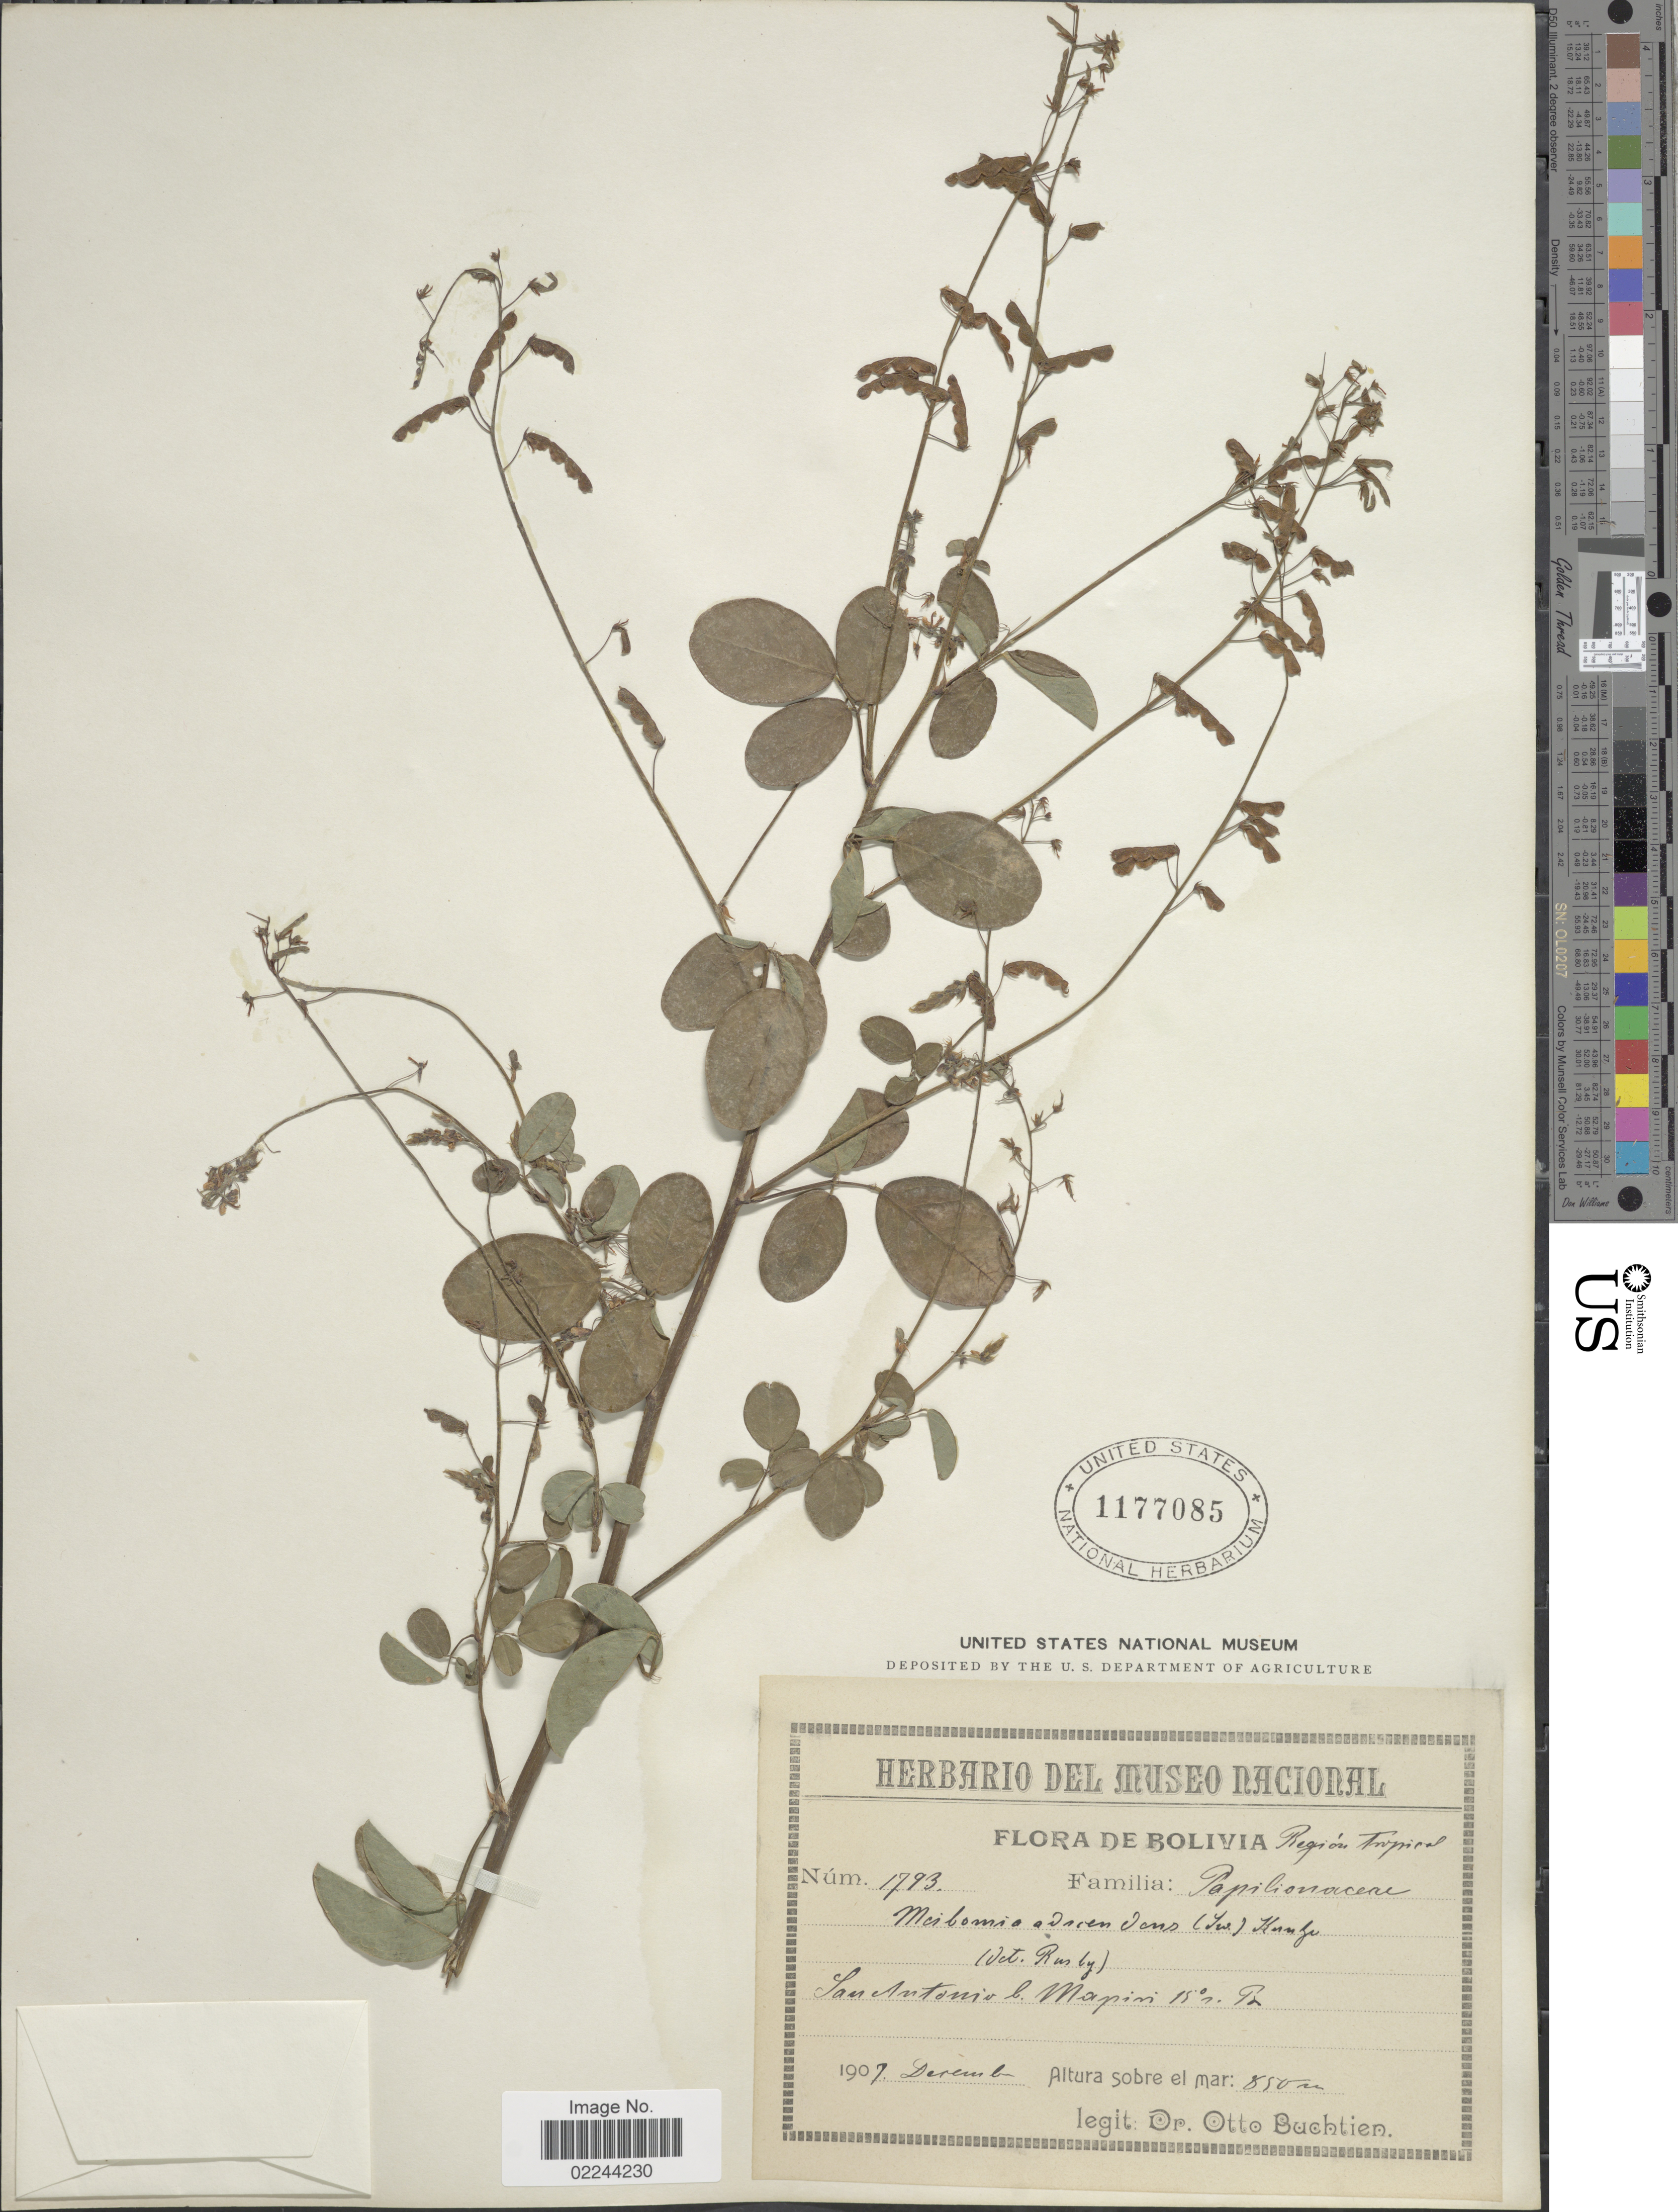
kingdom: Plantae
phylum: Tracheophyta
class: Magnoliopsida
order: Fabales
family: Fabaceae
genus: Grona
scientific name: Grona adscendens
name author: (Sw.) H. Ohashi & K. Ohashi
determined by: Strong, Mark T., (BOT), Smithsonian Institution - National Museum of Natural History (UNITED STATES)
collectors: O. Buchtien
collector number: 1793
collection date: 1907-12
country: Bolivia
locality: Región tropical, San Antonio b Mapiri 15° n Br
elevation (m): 850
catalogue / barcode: US 1177085